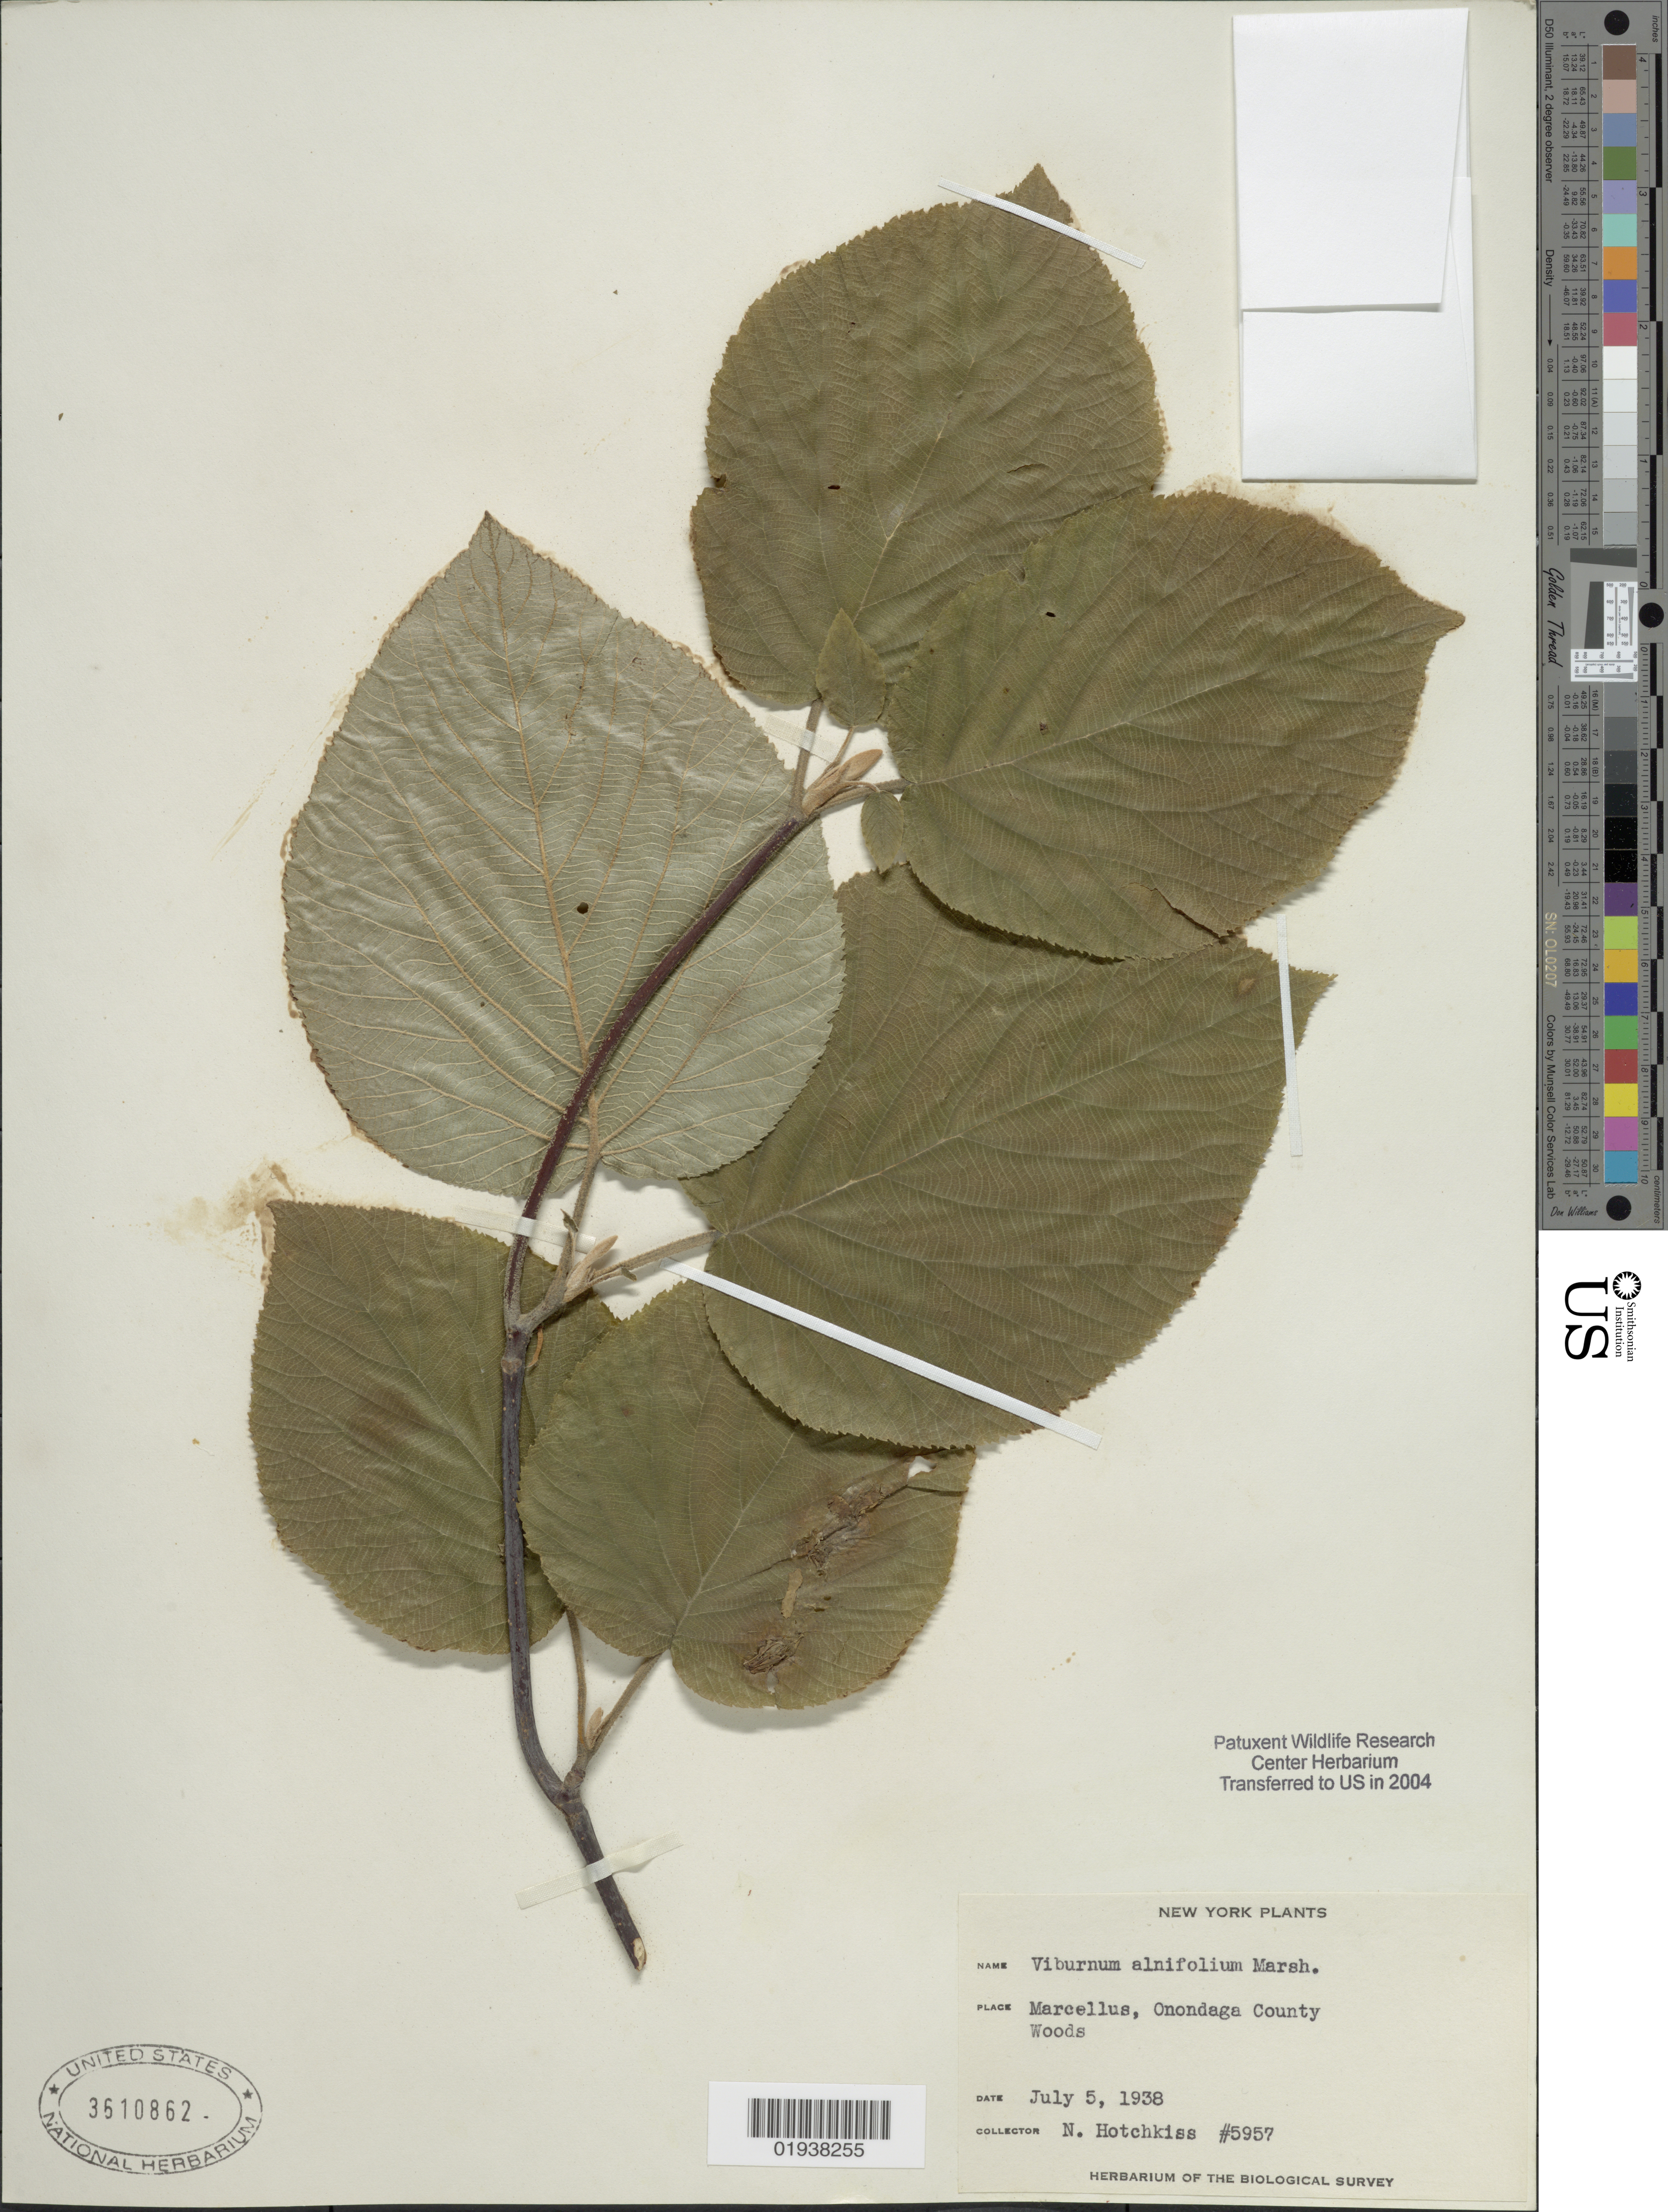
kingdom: Plantae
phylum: Tracheophyta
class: Magnoliopsida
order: Dipsacales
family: Viburnaceae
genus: Viburnum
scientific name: Viburnum alnifolium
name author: Marshall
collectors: N. Hotchkiss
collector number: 5957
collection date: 1938-07-05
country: United States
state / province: New York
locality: Marcellus, Onondaga County Woods.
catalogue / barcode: US 3610862